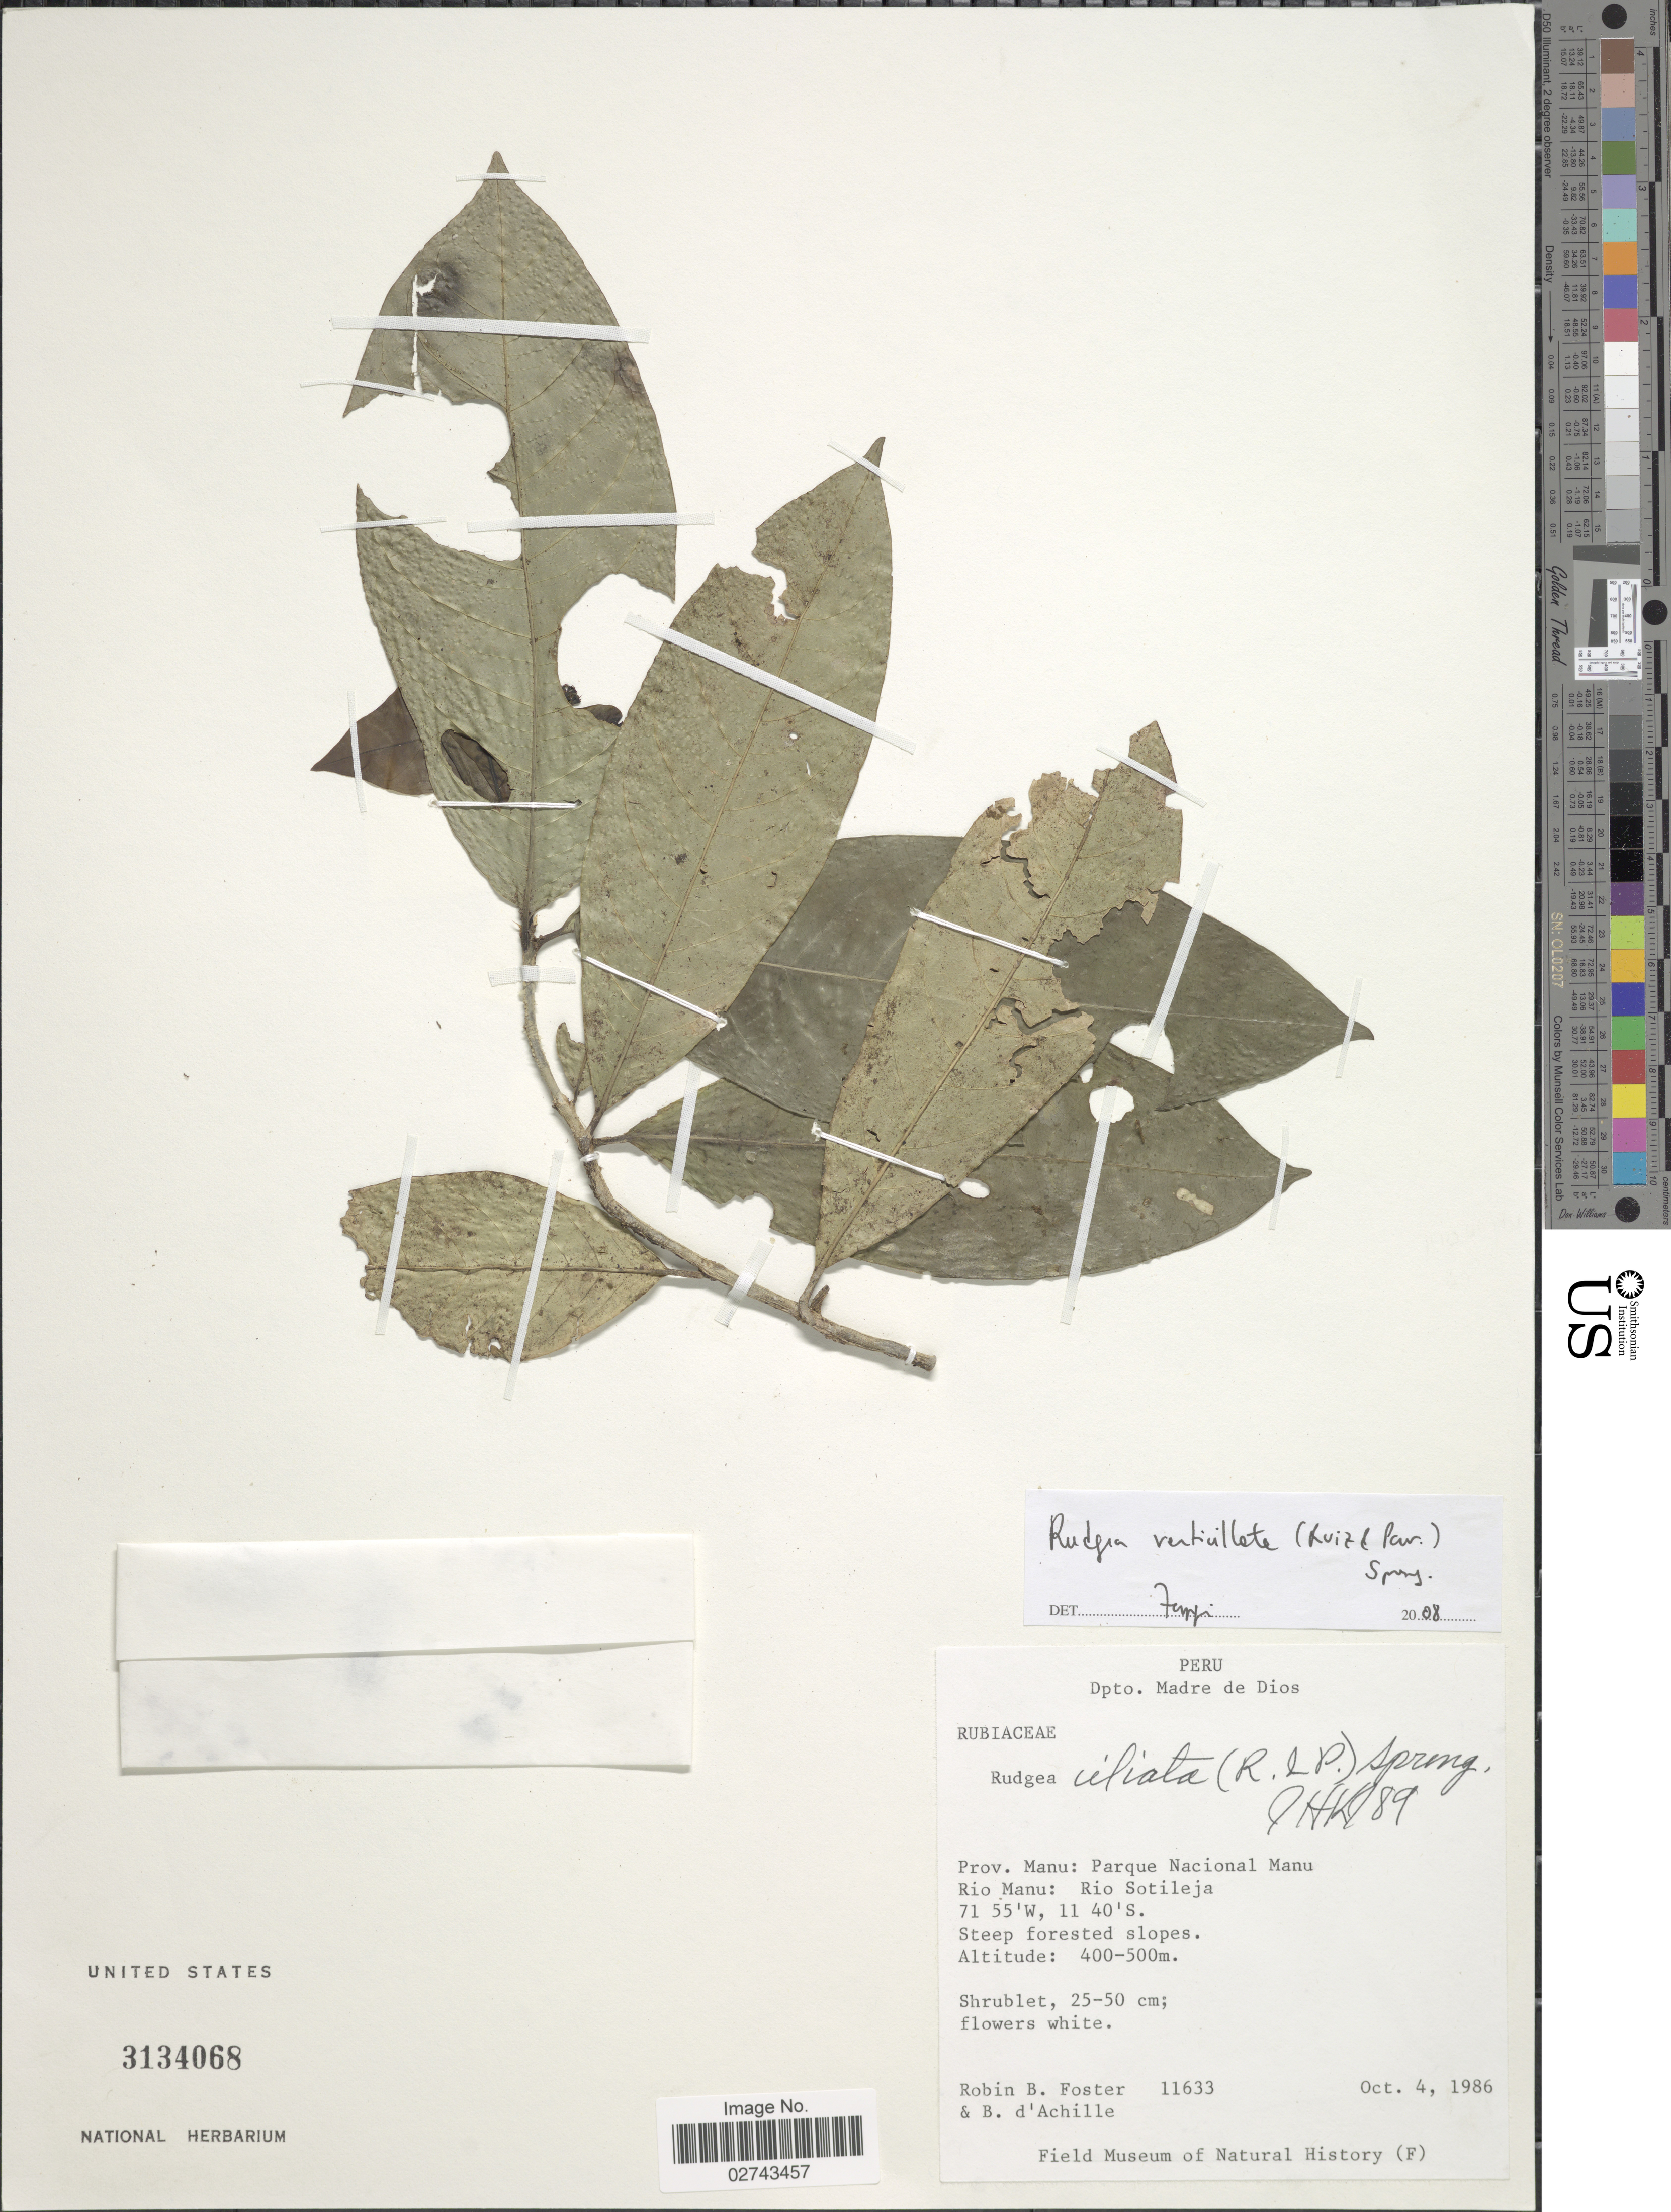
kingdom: Plantae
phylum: Tracheophyta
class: Magnoliopsida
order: Gentianales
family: Rubiaceae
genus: Rudgea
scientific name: Rudgea verticillata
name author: (Ruiz & Pav.) Spreng.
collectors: R. B. Foster & B. d'Achille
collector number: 11633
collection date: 1986-10-04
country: Peru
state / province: Madre de Dios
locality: Prov. Manu: Parque Nacional Manu, Rio Manu: Rio Sotileja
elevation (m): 400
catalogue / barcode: US 3134068